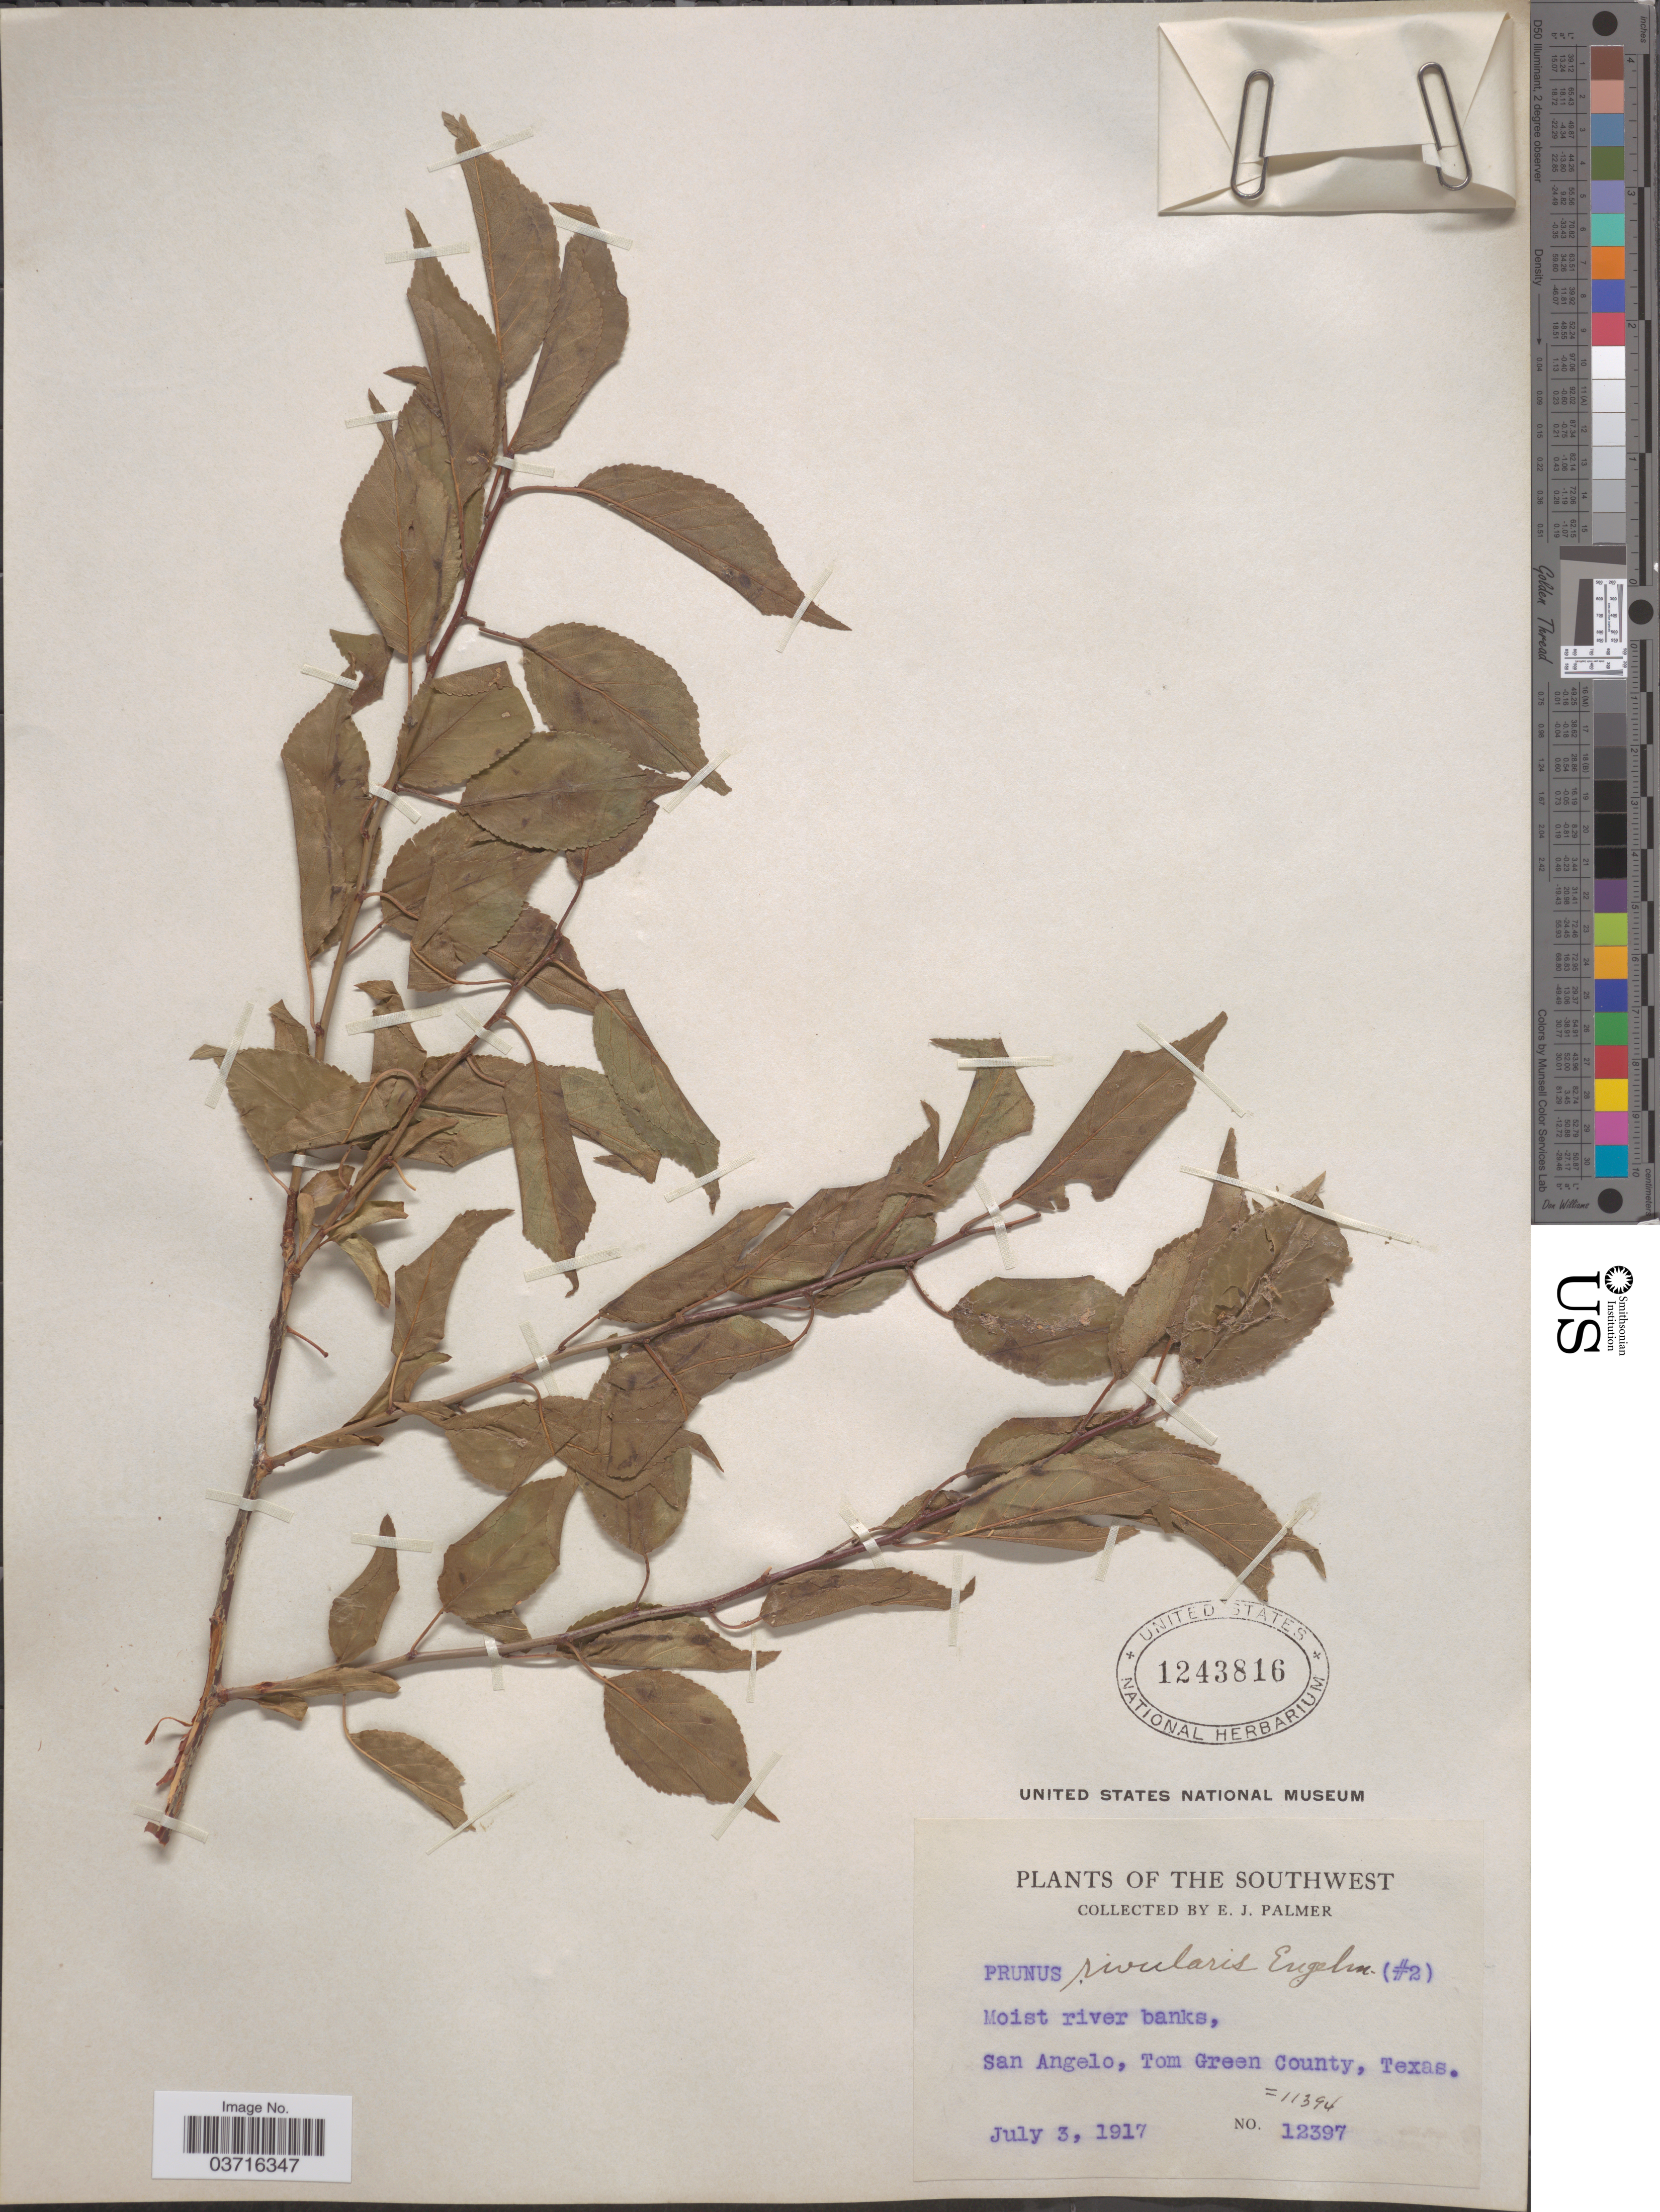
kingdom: Plantae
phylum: Tracheophyta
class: Magnoliopsida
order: Rosales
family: Rosaceae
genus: Prunus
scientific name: Prunus rivularis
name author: Scheele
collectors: E. J. Palmer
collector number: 12397/ 11394?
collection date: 1917-07-03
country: United States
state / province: Texas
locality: The Southwest. San Angelo, Tom Green County.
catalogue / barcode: US 1243816